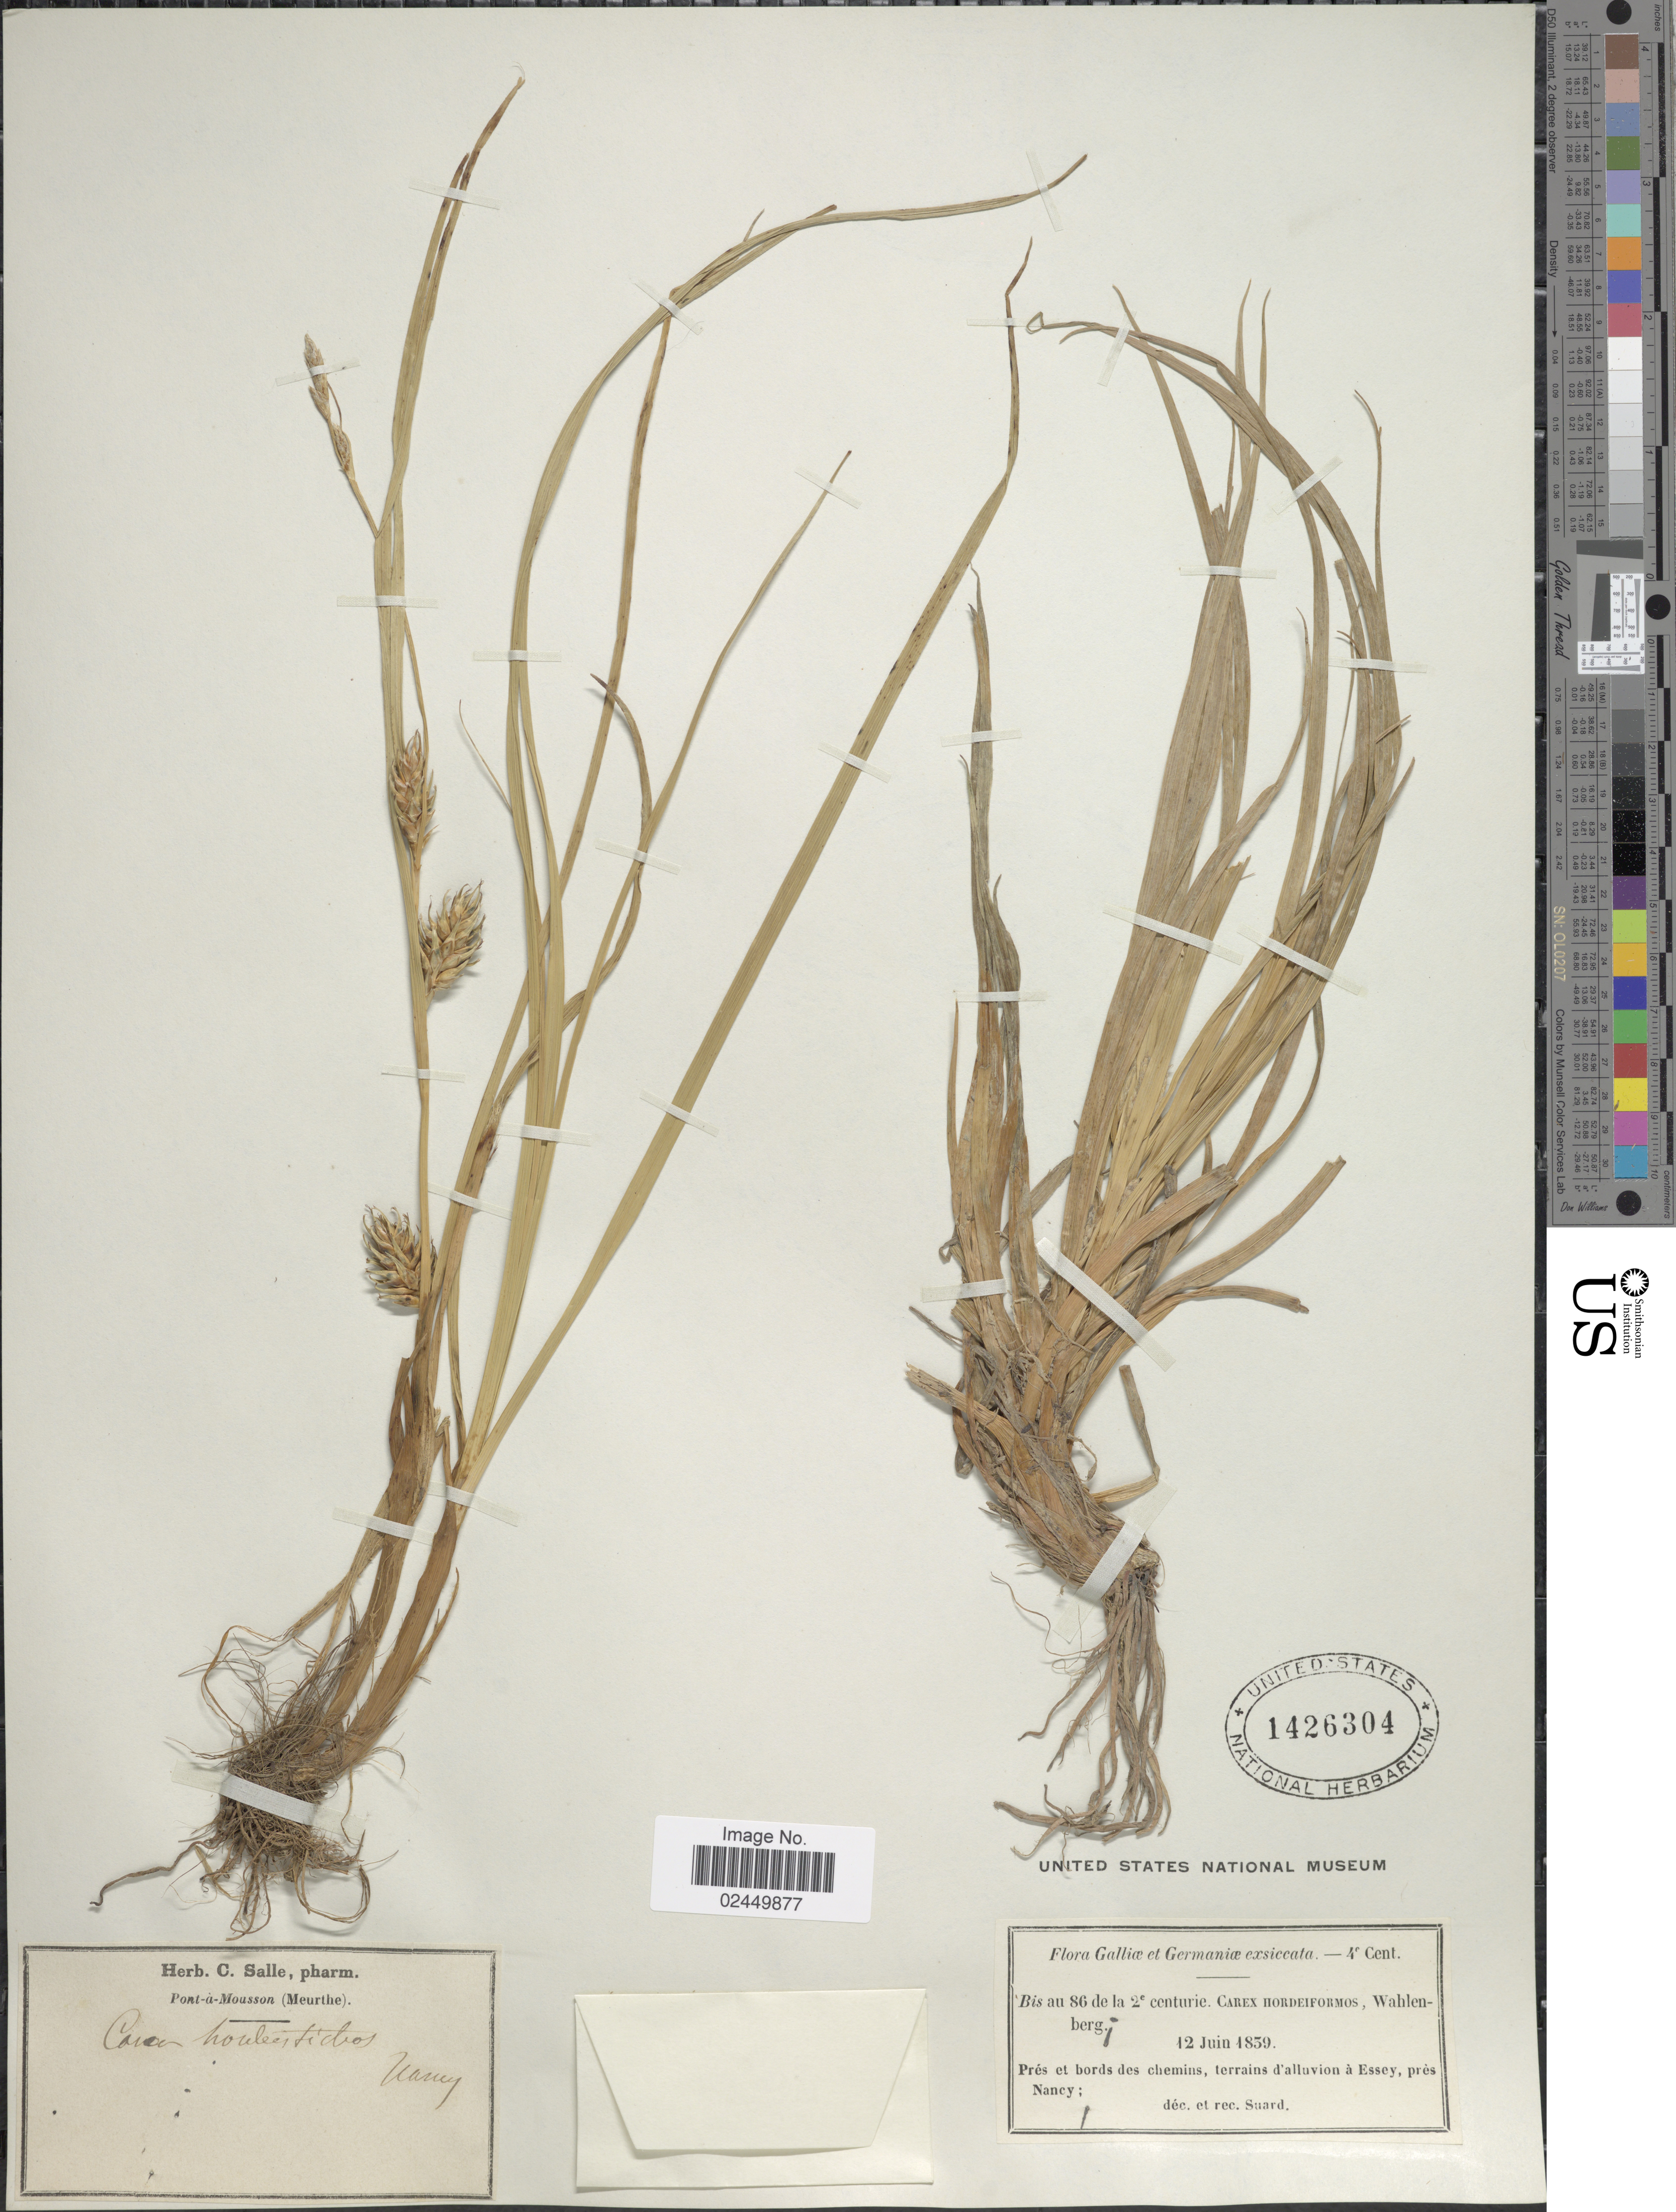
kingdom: Plantae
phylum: Tracheophyta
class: Liliopsida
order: Poales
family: Cyperaceae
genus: Carex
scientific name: Carex hordeistichos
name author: Vill.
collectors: Suard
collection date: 1859-06-12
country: France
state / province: Grand Est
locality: Galliae et Germaniae. Pres et bords des chemins, terrains d'alluvion a Essey, pres Nancy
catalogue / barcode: US 1426304